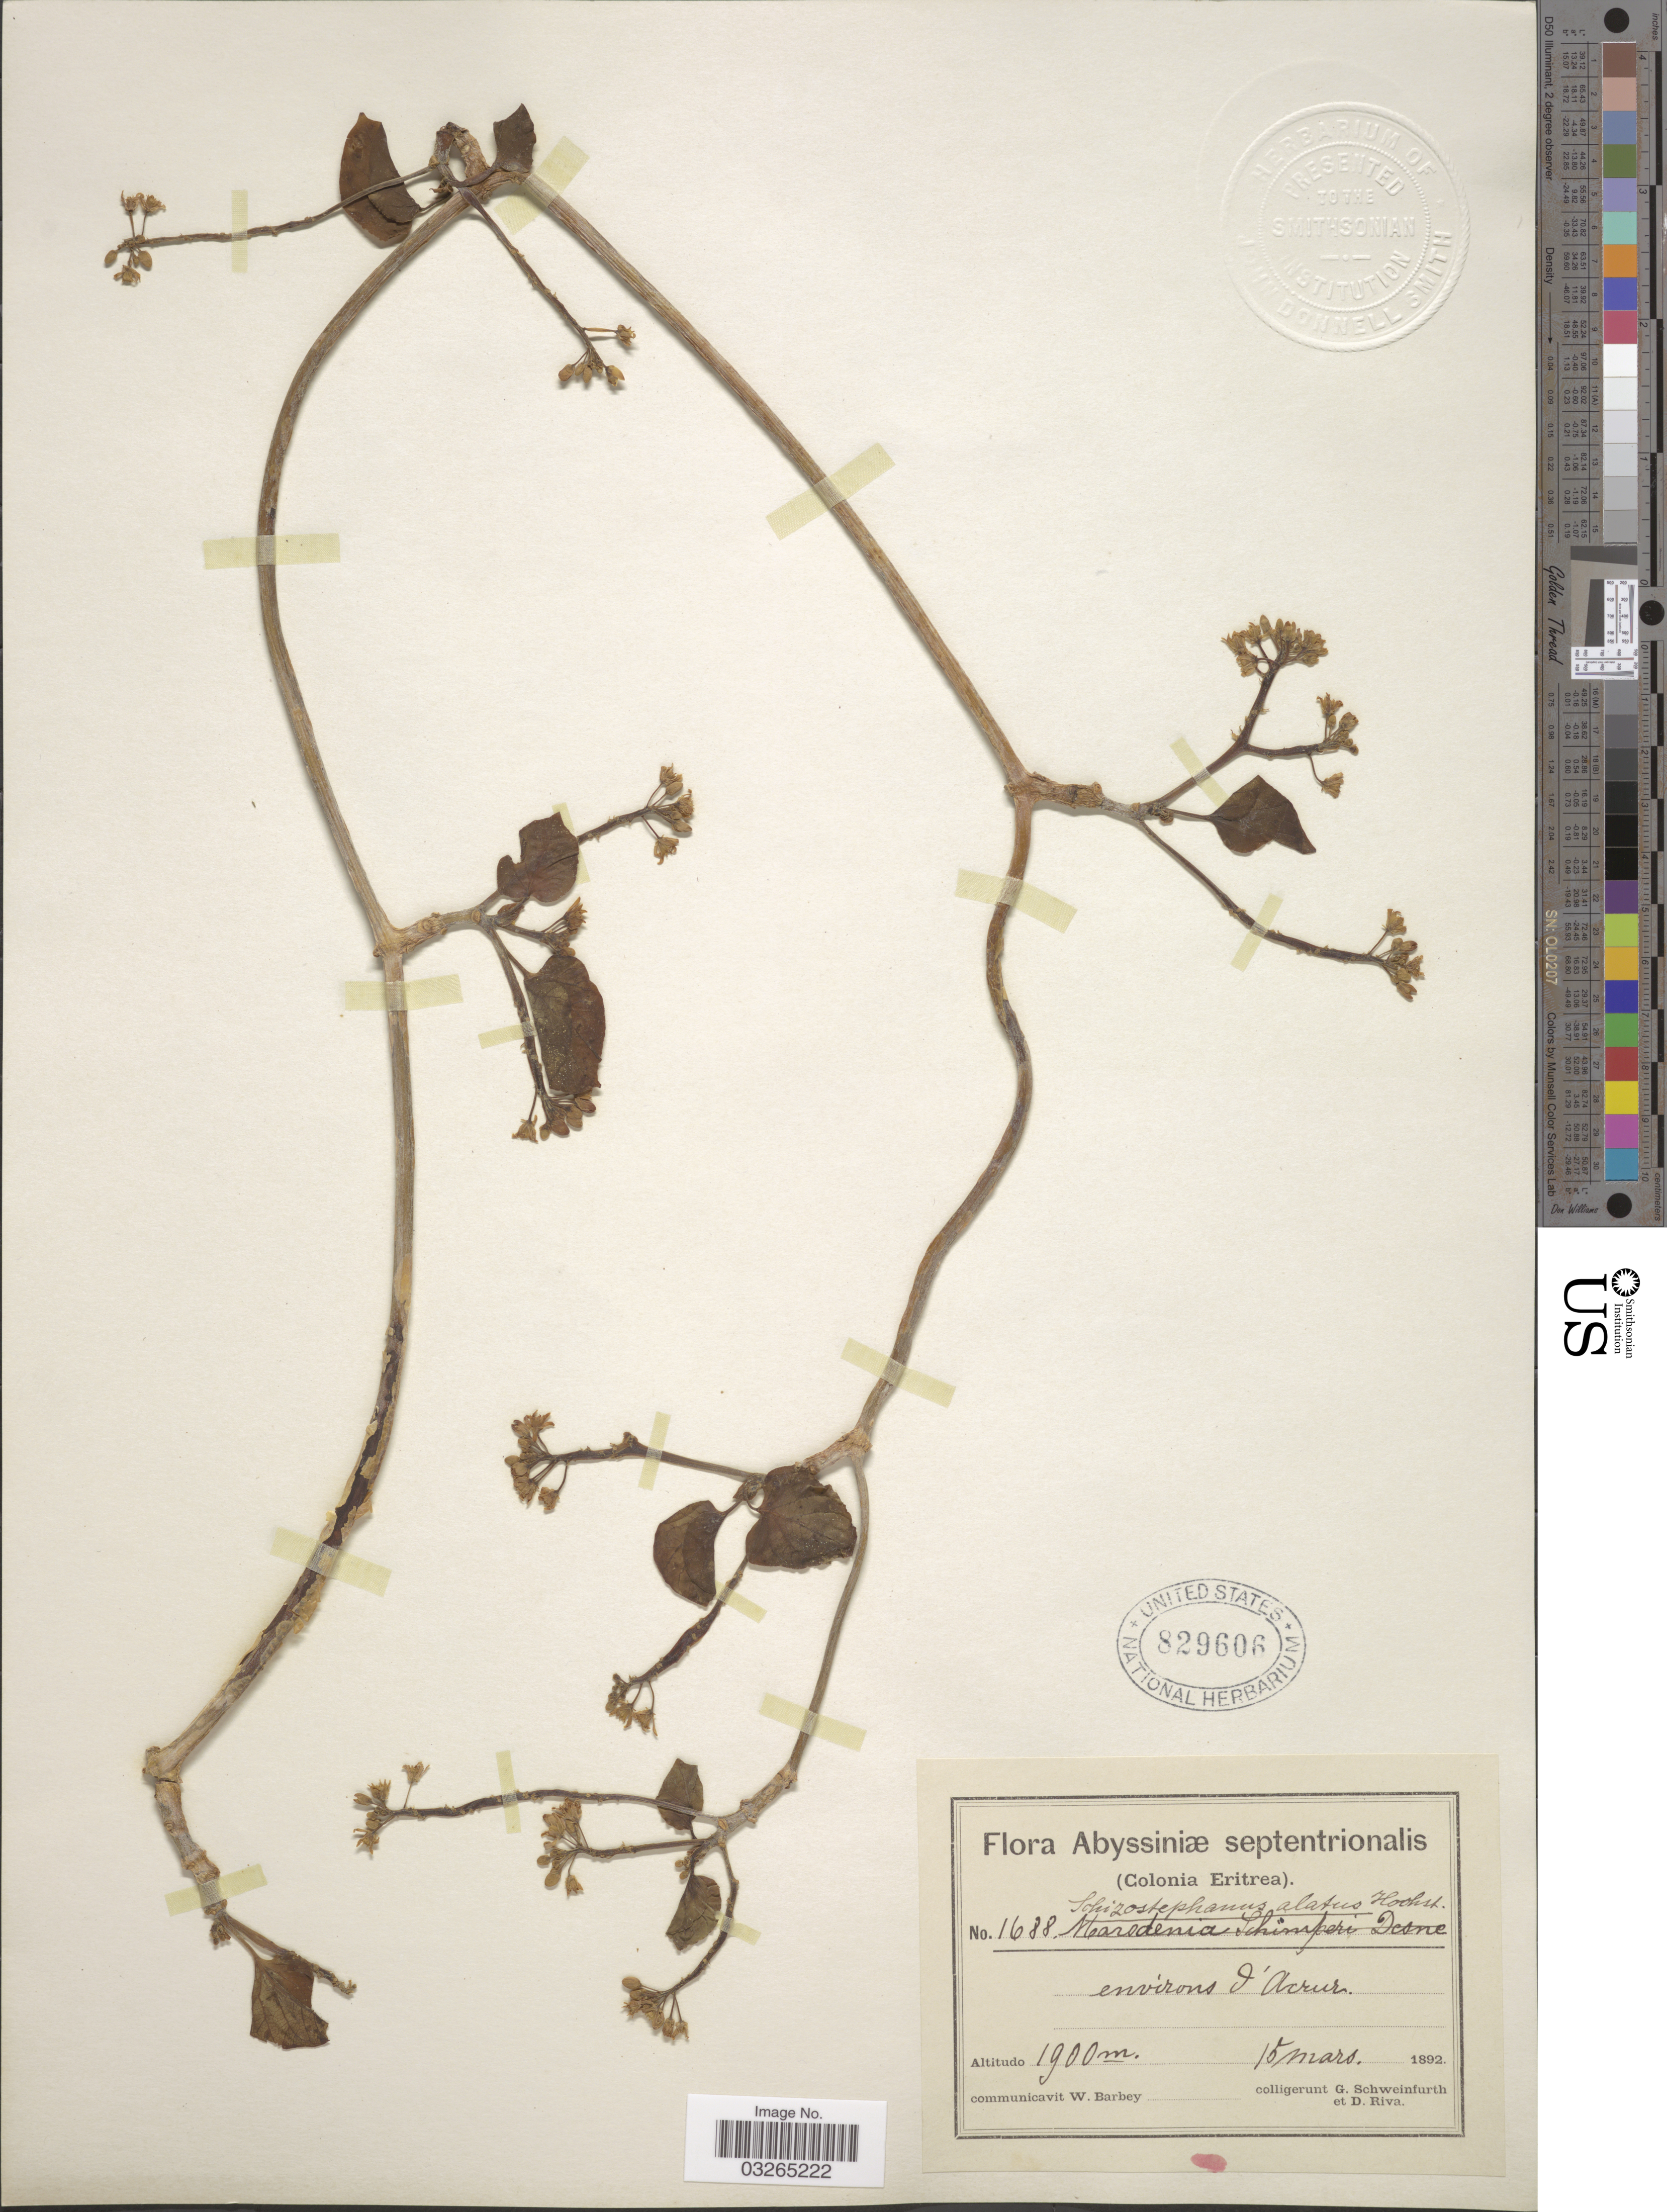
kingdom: Plantae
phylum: Tracheophyta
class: Magnoliopsida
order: Gentianales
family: Apocynaceae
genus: Schizostephanus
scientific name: Schizostephanus alatus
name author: Hochst. ex K. Schum.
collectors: G. A. Schweinfurth (herbarium) & D. Riva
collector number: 1688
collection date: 1892-03-15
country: Eritrea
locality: Abyssiniæ septentrionalis (Colonia Eritrea), environs d'Acrur.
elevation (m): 1900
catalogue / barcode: US 829606